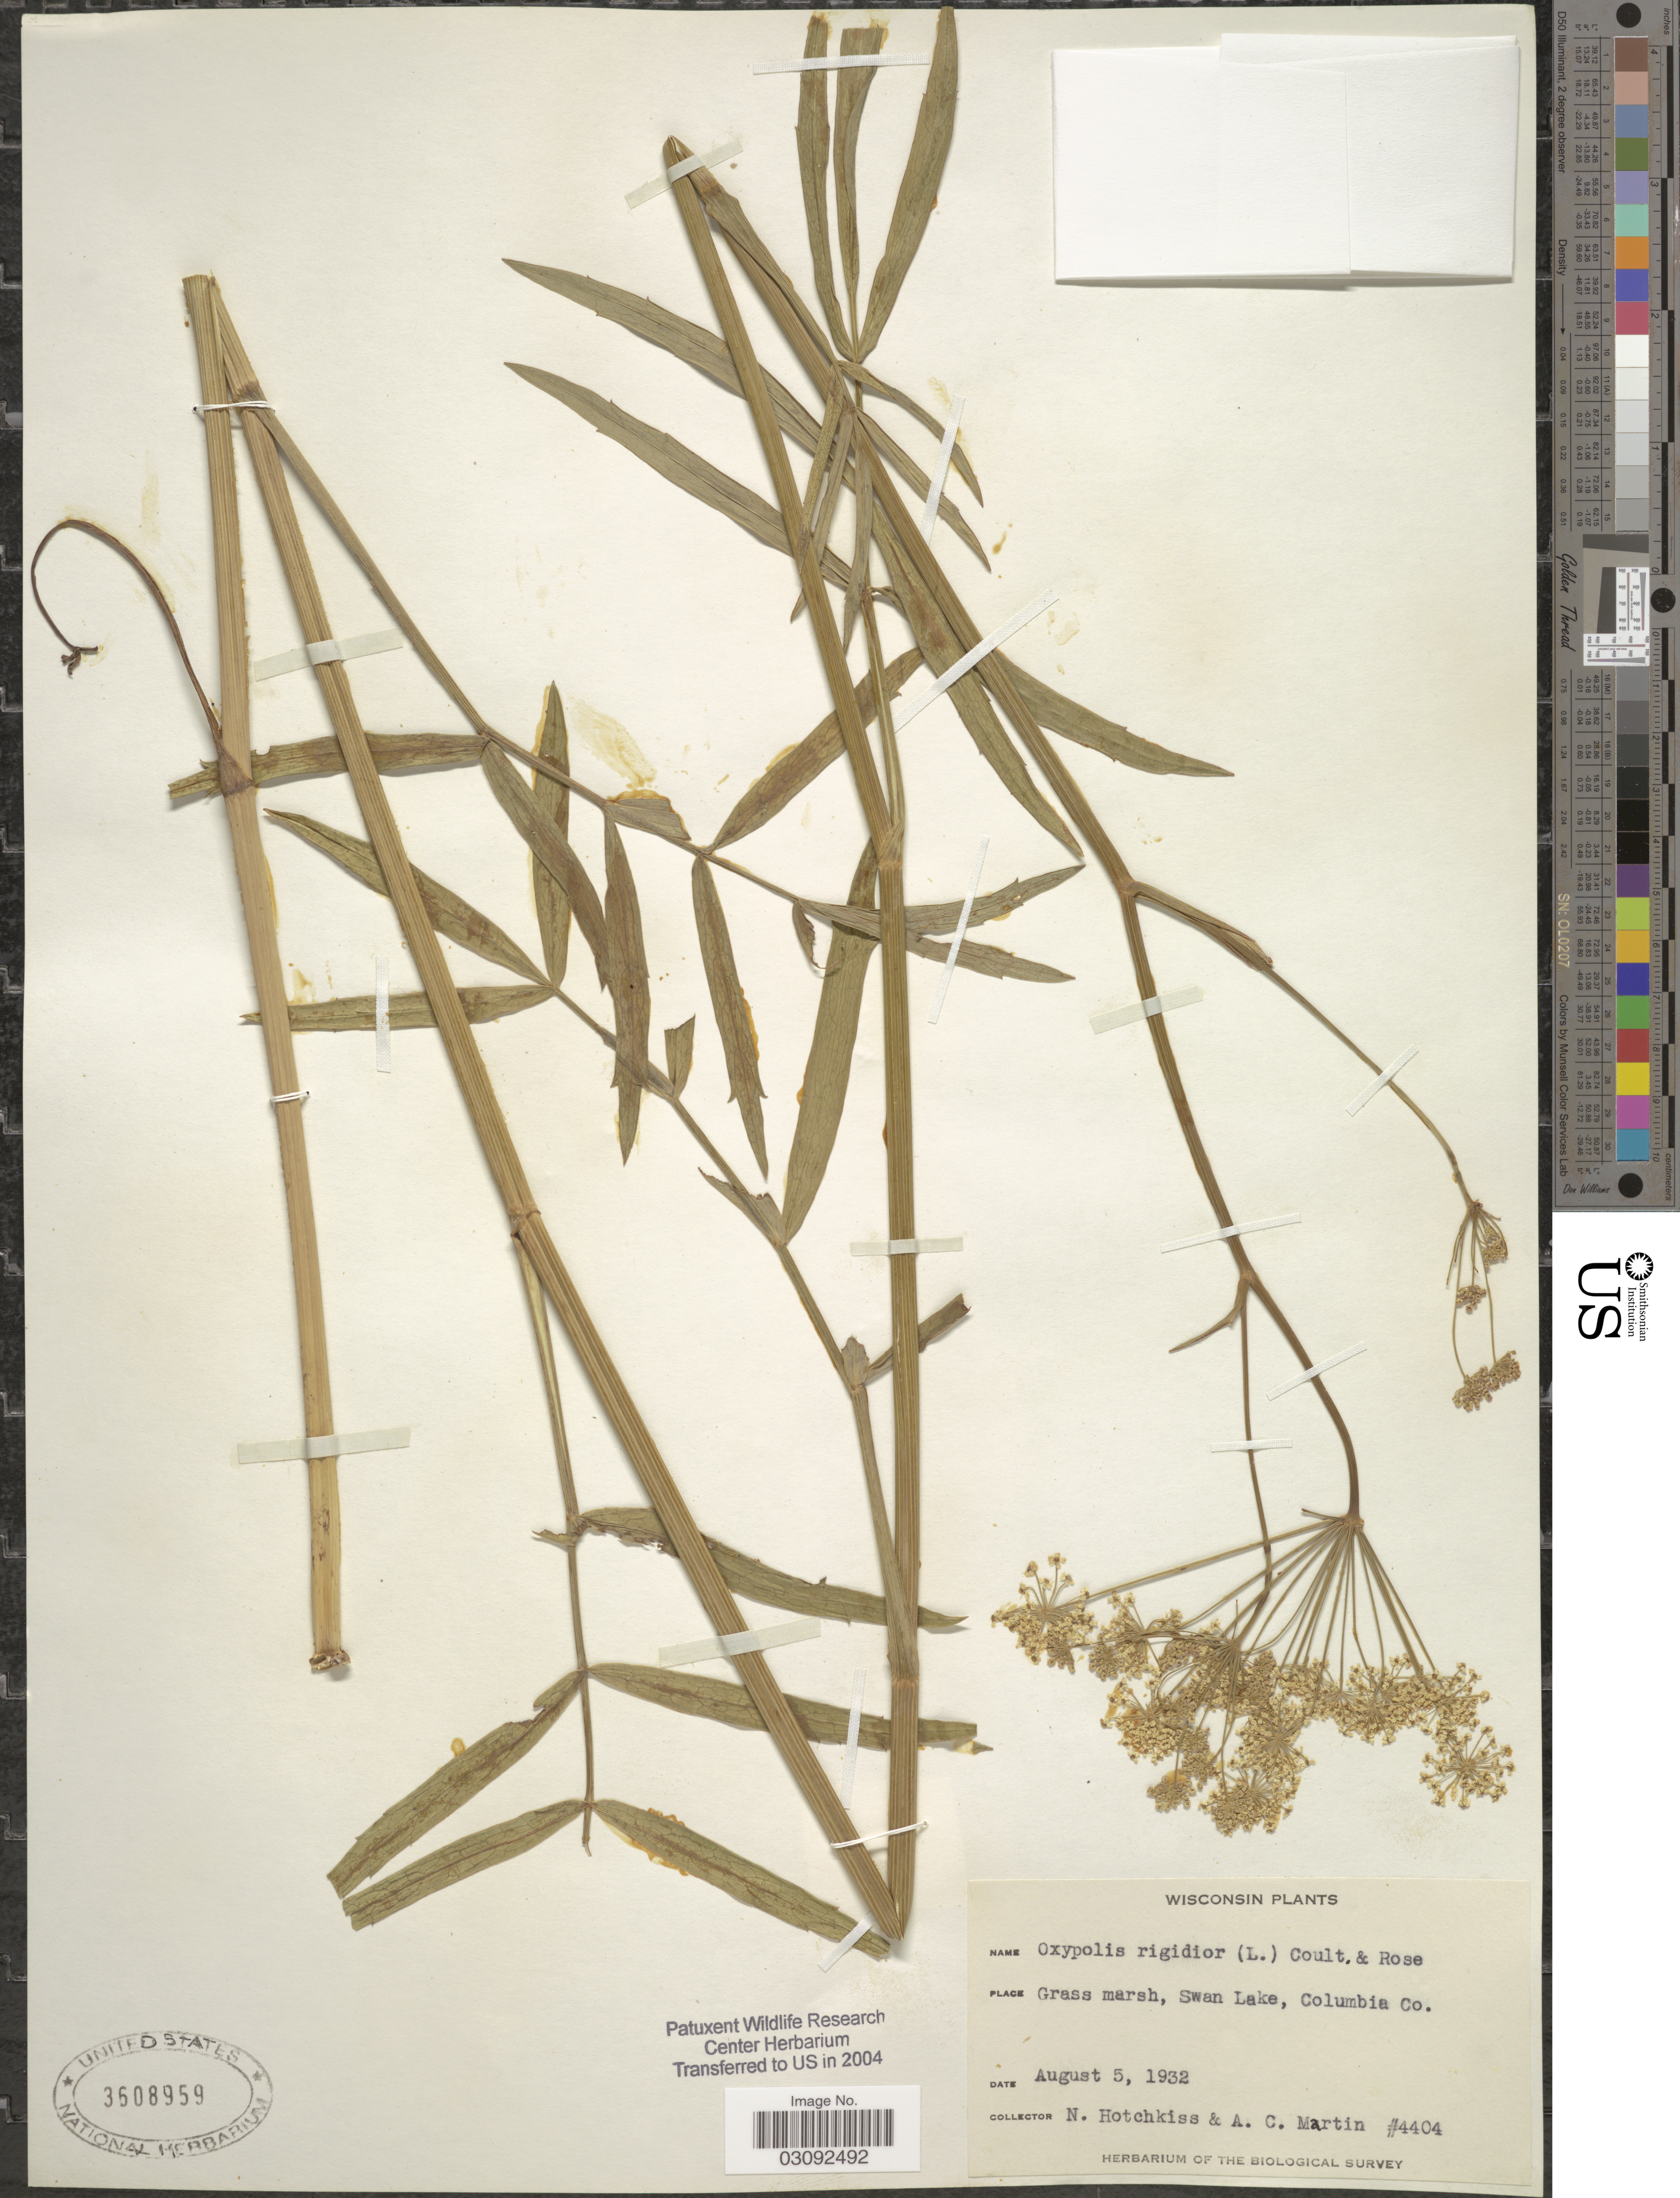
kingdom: Plantae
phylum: Tracheophyta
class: Magnoliopsida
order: Apiales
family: Apiaceae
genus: Oxypolis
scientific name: Oxypolis rigidior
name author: (L.) Raf.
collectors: A. Hotchkiss & A. C. Martin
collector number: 4404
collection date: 1932-08-05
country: United States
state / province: Wisconsin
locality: Grass marsh, Swan Lake, Columbia Co.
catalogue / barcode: US 3608959